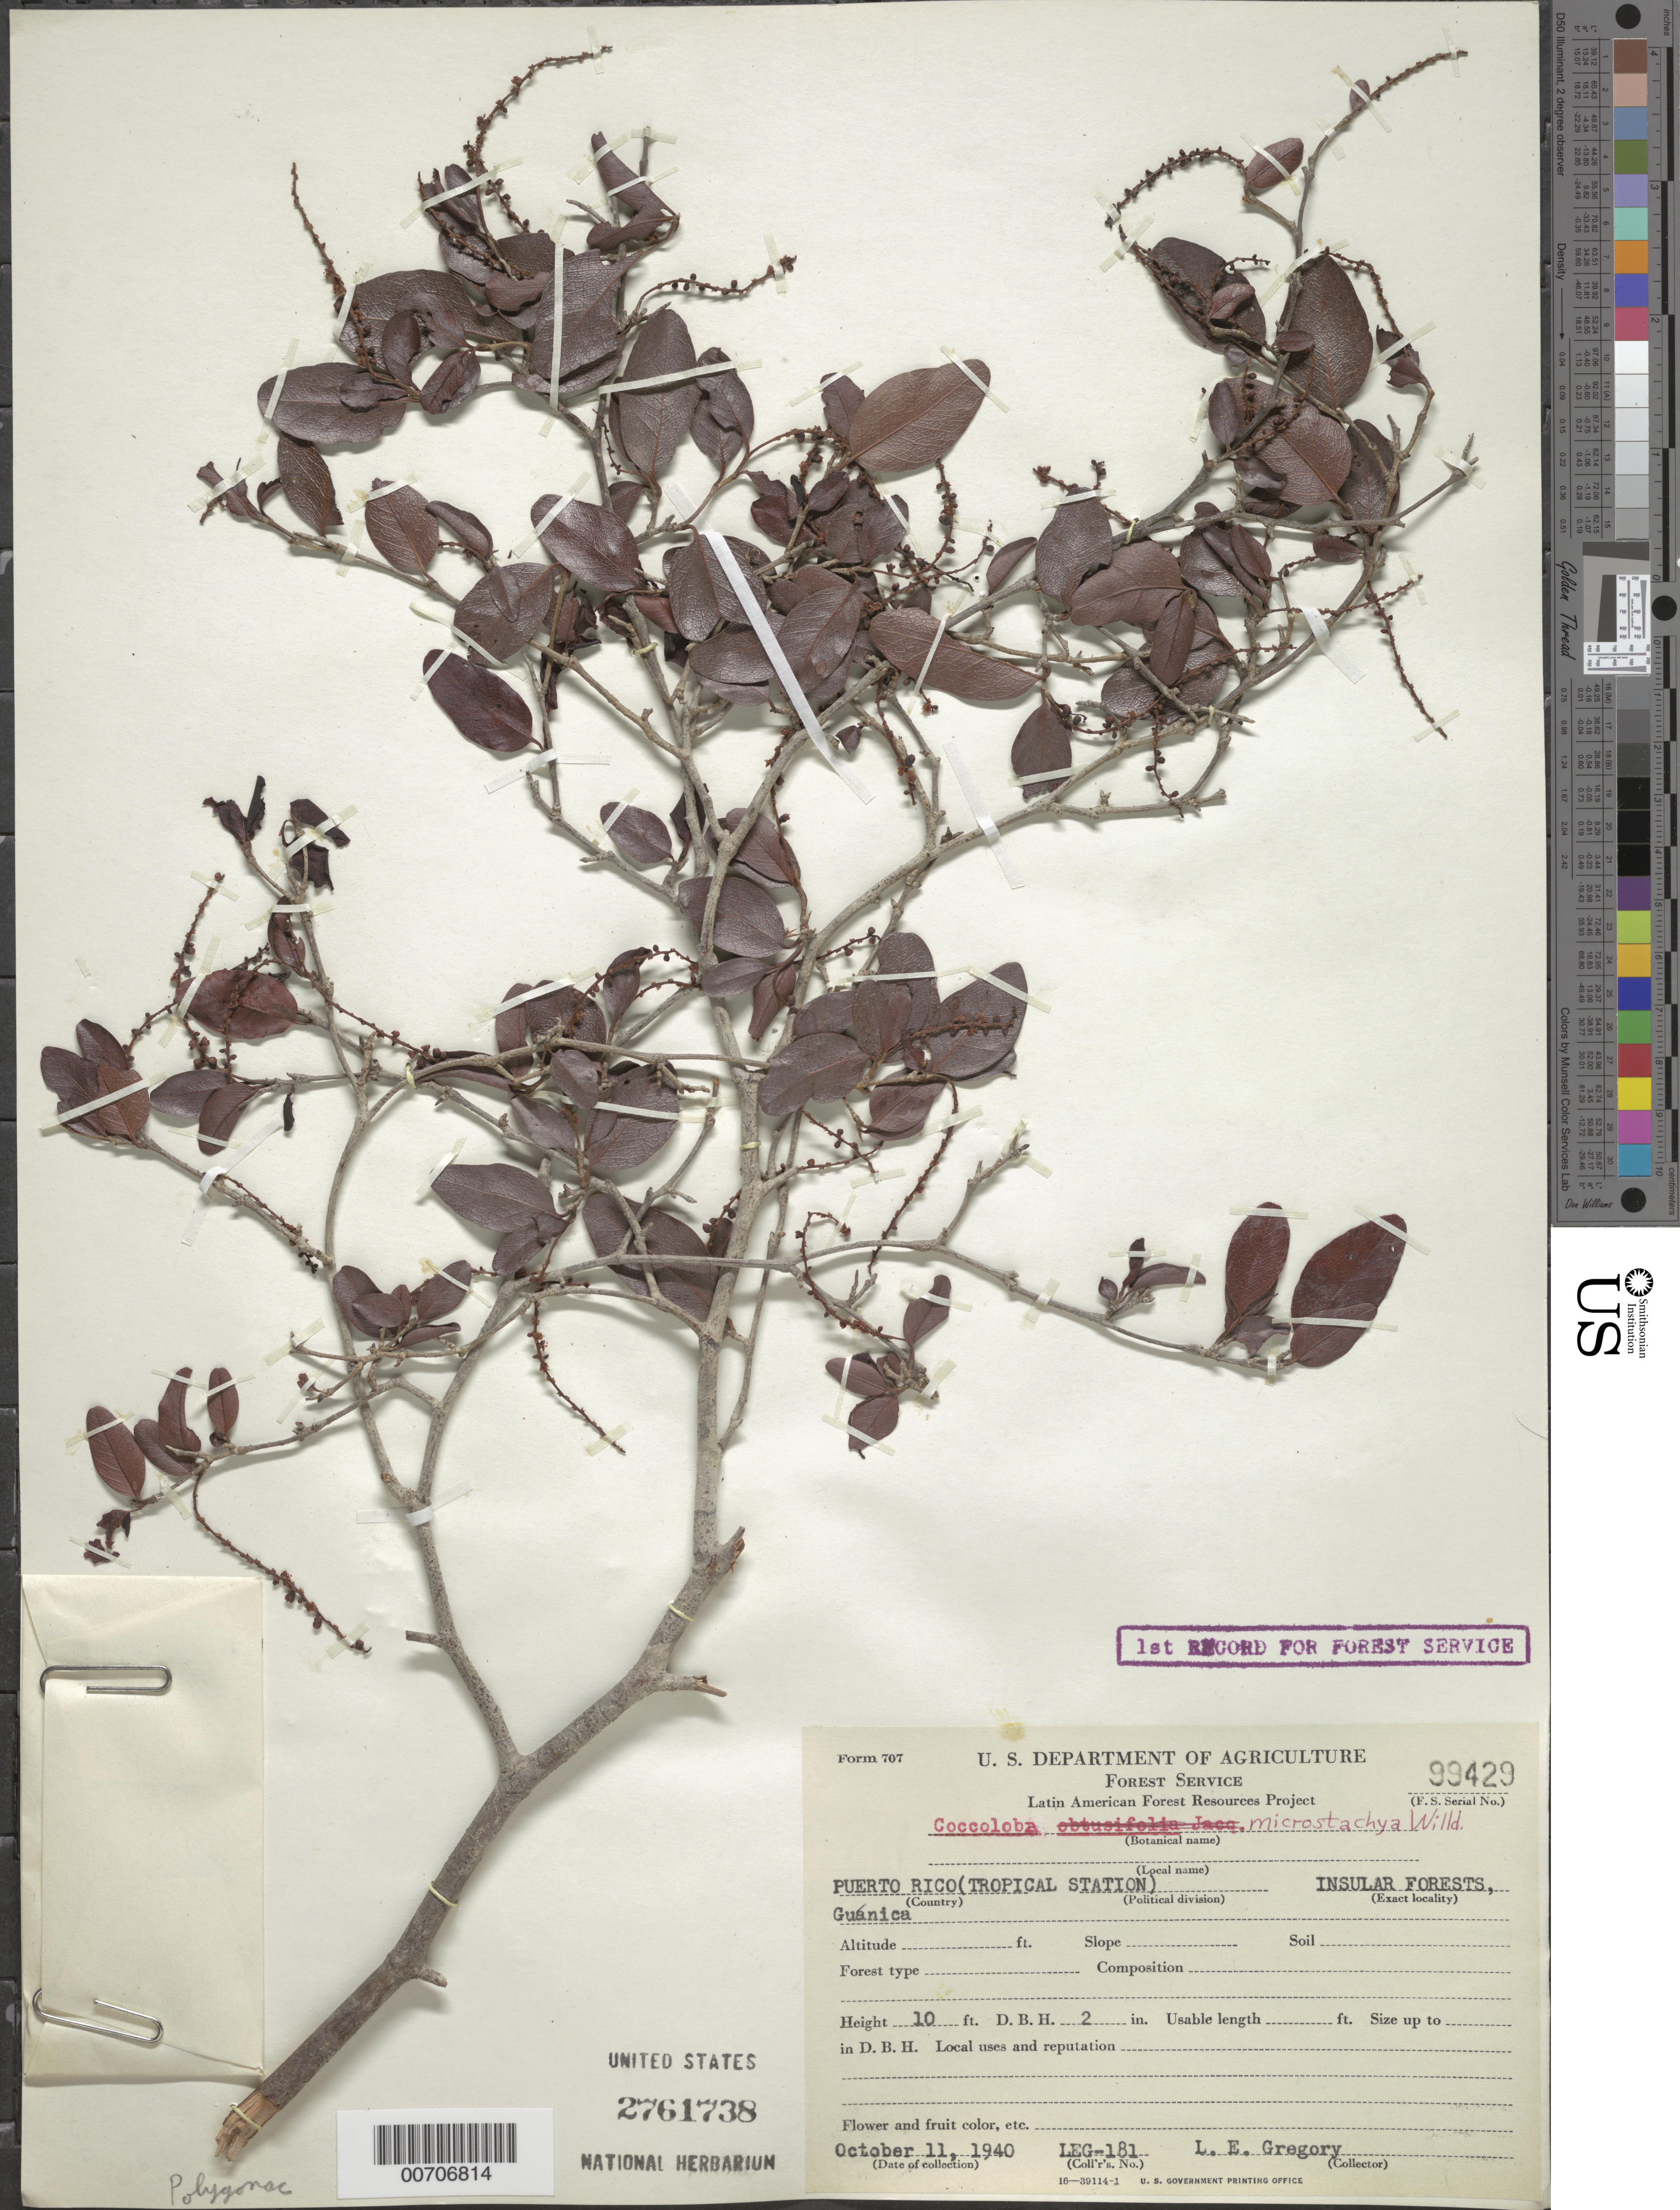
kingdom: Plantae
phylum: Tracheophyta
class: Magnoliopsida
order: Caryophyllales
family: Polygonaceae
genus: Coccoloba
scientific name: Coccoloba microstachya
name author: Willd.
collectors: L. E. Gregory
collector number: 181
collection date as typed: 11 Oct 1940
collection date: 1940-10-11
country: Puerto Rico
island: Greater Antilles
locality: Guanica Insular Forest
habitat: Insular forest.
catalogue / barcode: US 2761738